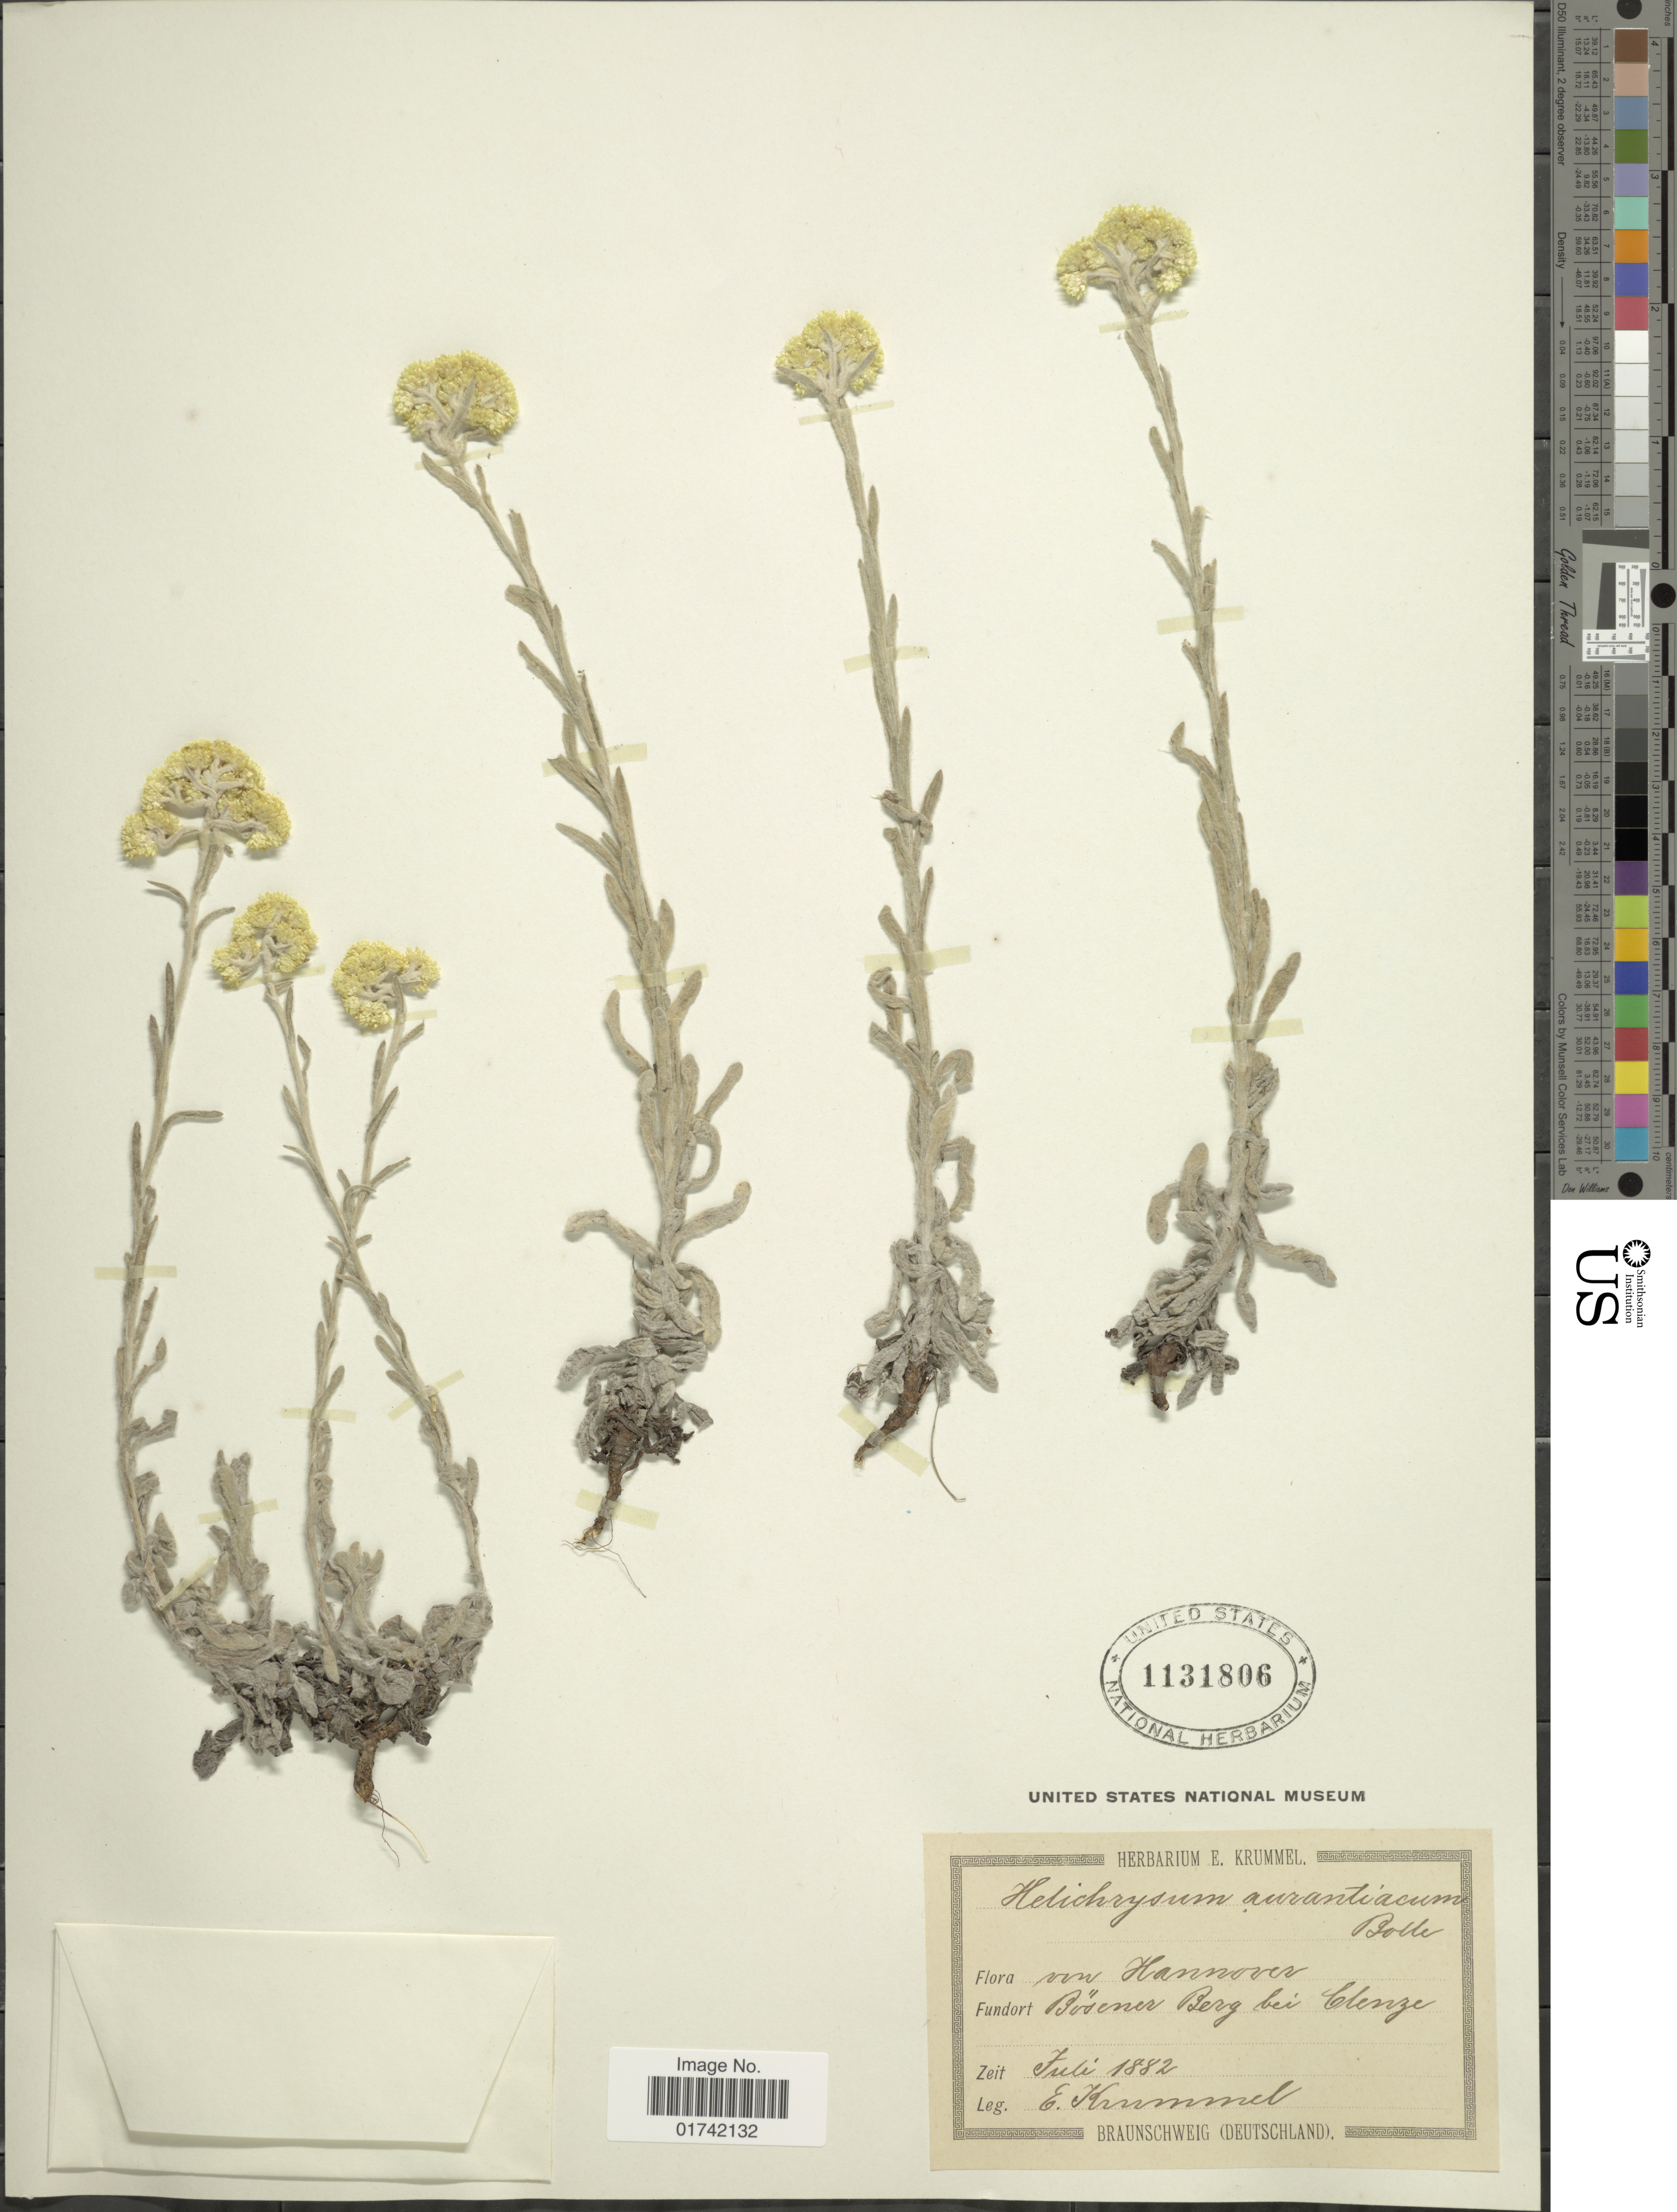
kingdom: Plantae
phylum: Tracheophyta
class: Magnoliopsida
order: Asterales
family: Asteraceae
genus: Helichrysum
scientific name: Helichrysum bracteosum comb. ined.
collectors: E. Krummel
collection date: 1882-07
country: Germany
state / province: Niedersachsen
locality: Von Hannover, Rosener Berg Bei Glenze [interpreted]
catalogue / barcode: US 1131806